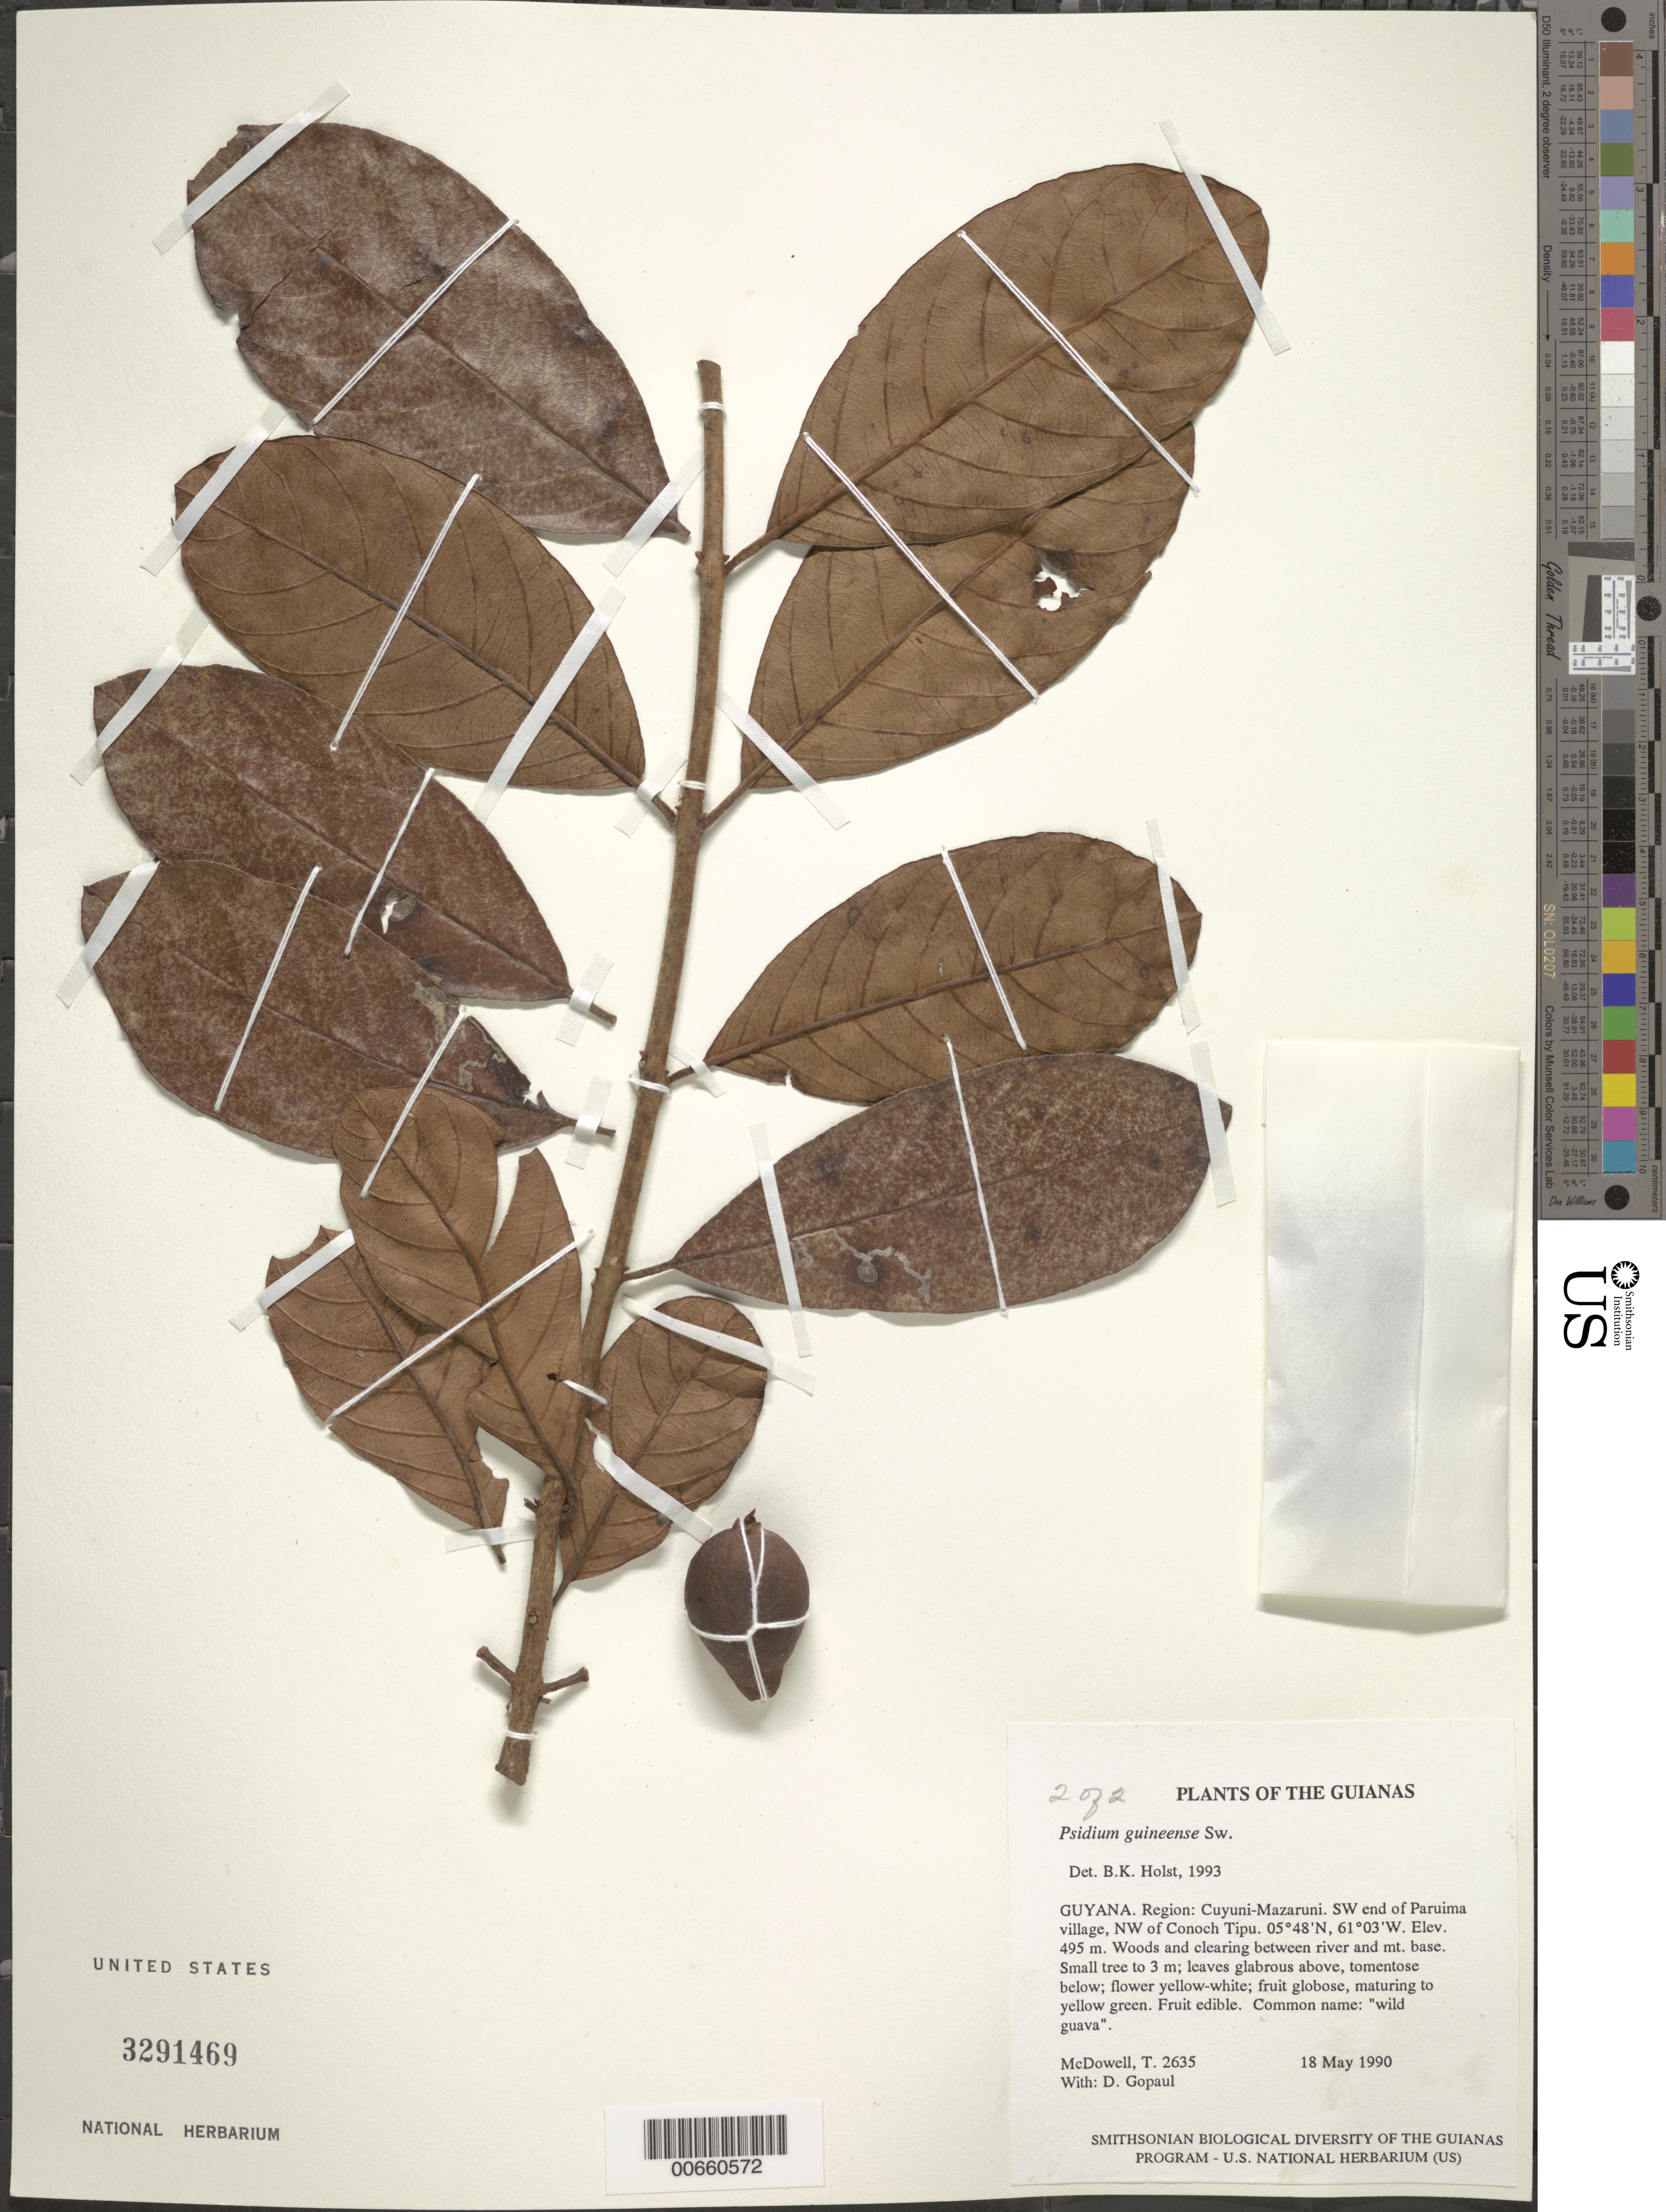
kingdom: Plantae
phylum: Tracheophyta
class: Magnoliopsida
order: Myrtales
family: Myrtaceae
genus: Psidium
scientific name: Psidium guineense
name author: Sw.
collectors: T. McDowell & D. Gopaul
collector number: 2635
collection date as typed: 18 May 1990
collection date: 1990-05-18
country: Guyana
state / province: Cuyuni-Mazaruni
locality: SW end of Paruima village, NW of Conoch Tipu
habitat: Woods and clearing between river and mountain base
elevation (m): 495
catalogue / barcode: US 3291469